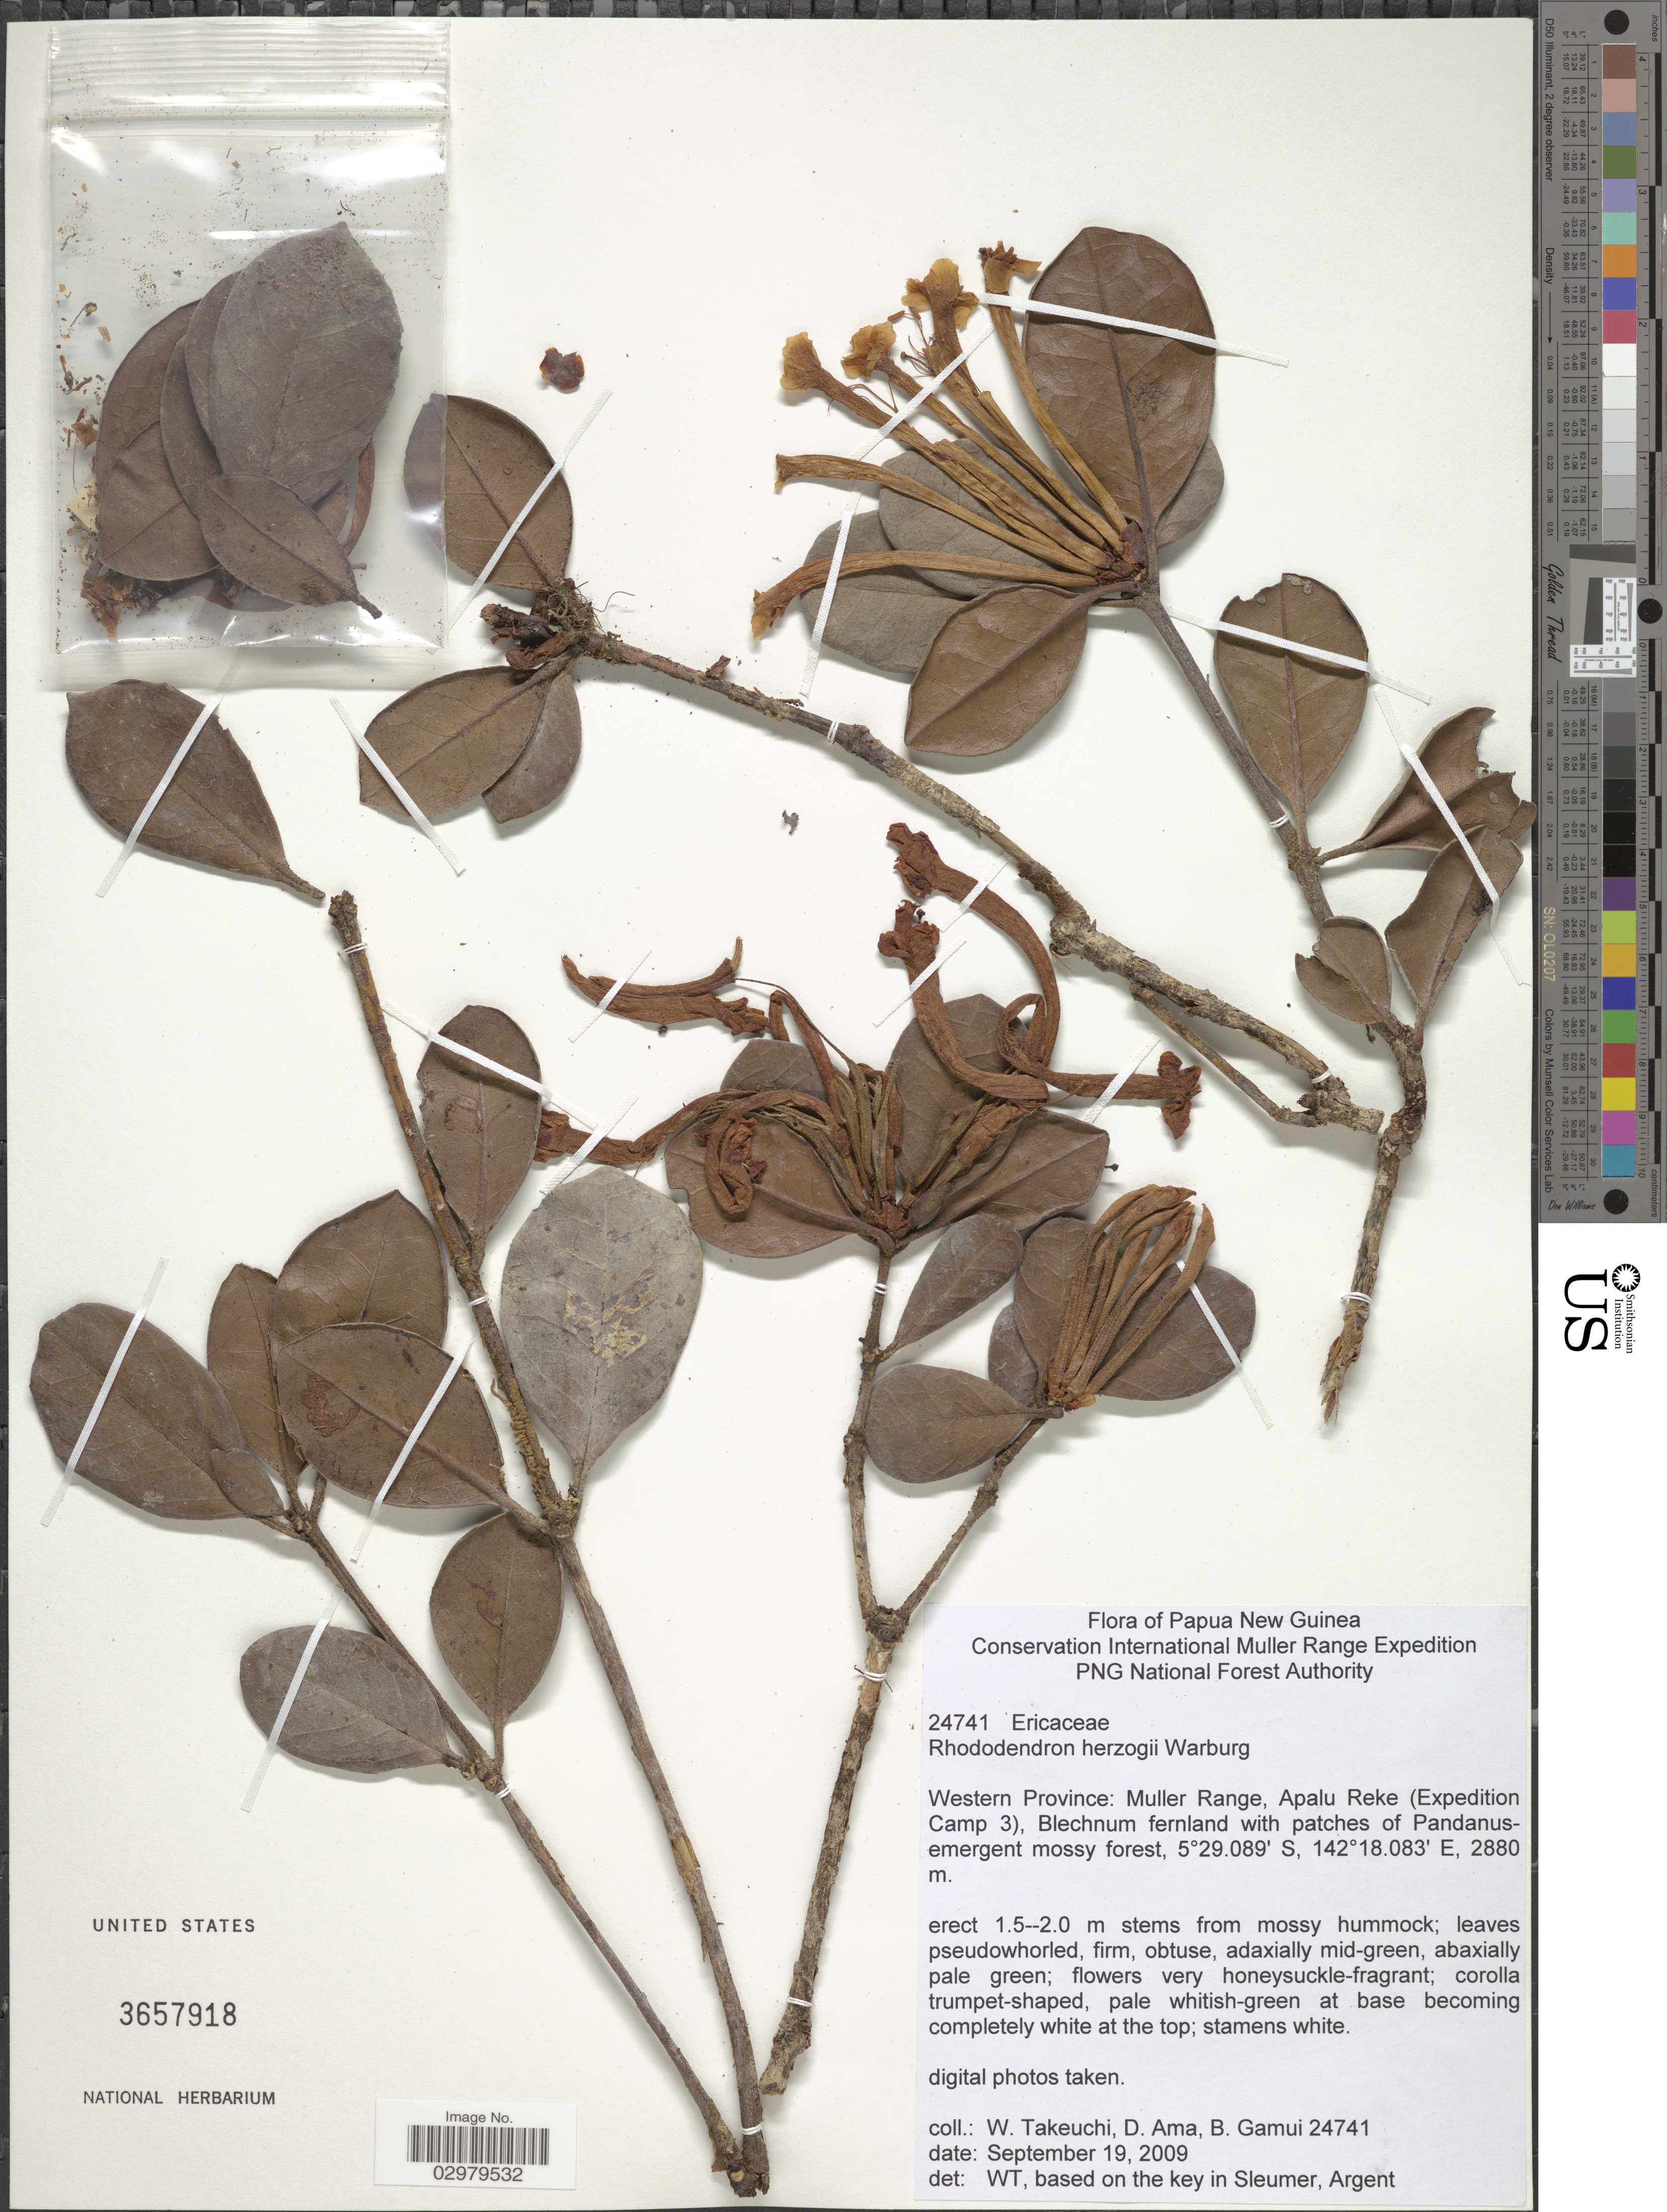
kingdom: Plantae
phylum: Tracheophyta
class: Magnoliopsida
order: Ericales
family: Ericaceae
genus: Rhododendron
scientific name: Rhododendron herzogii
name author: Warb.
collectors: W. Takeuchi, D. Ama & B. Gamui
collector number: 24741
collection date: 2009-09-19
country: Papua New Guinea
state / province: Manus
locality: Western Province: Muller Range, Apalu Reke (Expedition camp 3).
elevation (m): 2880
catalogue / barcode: US 3657918